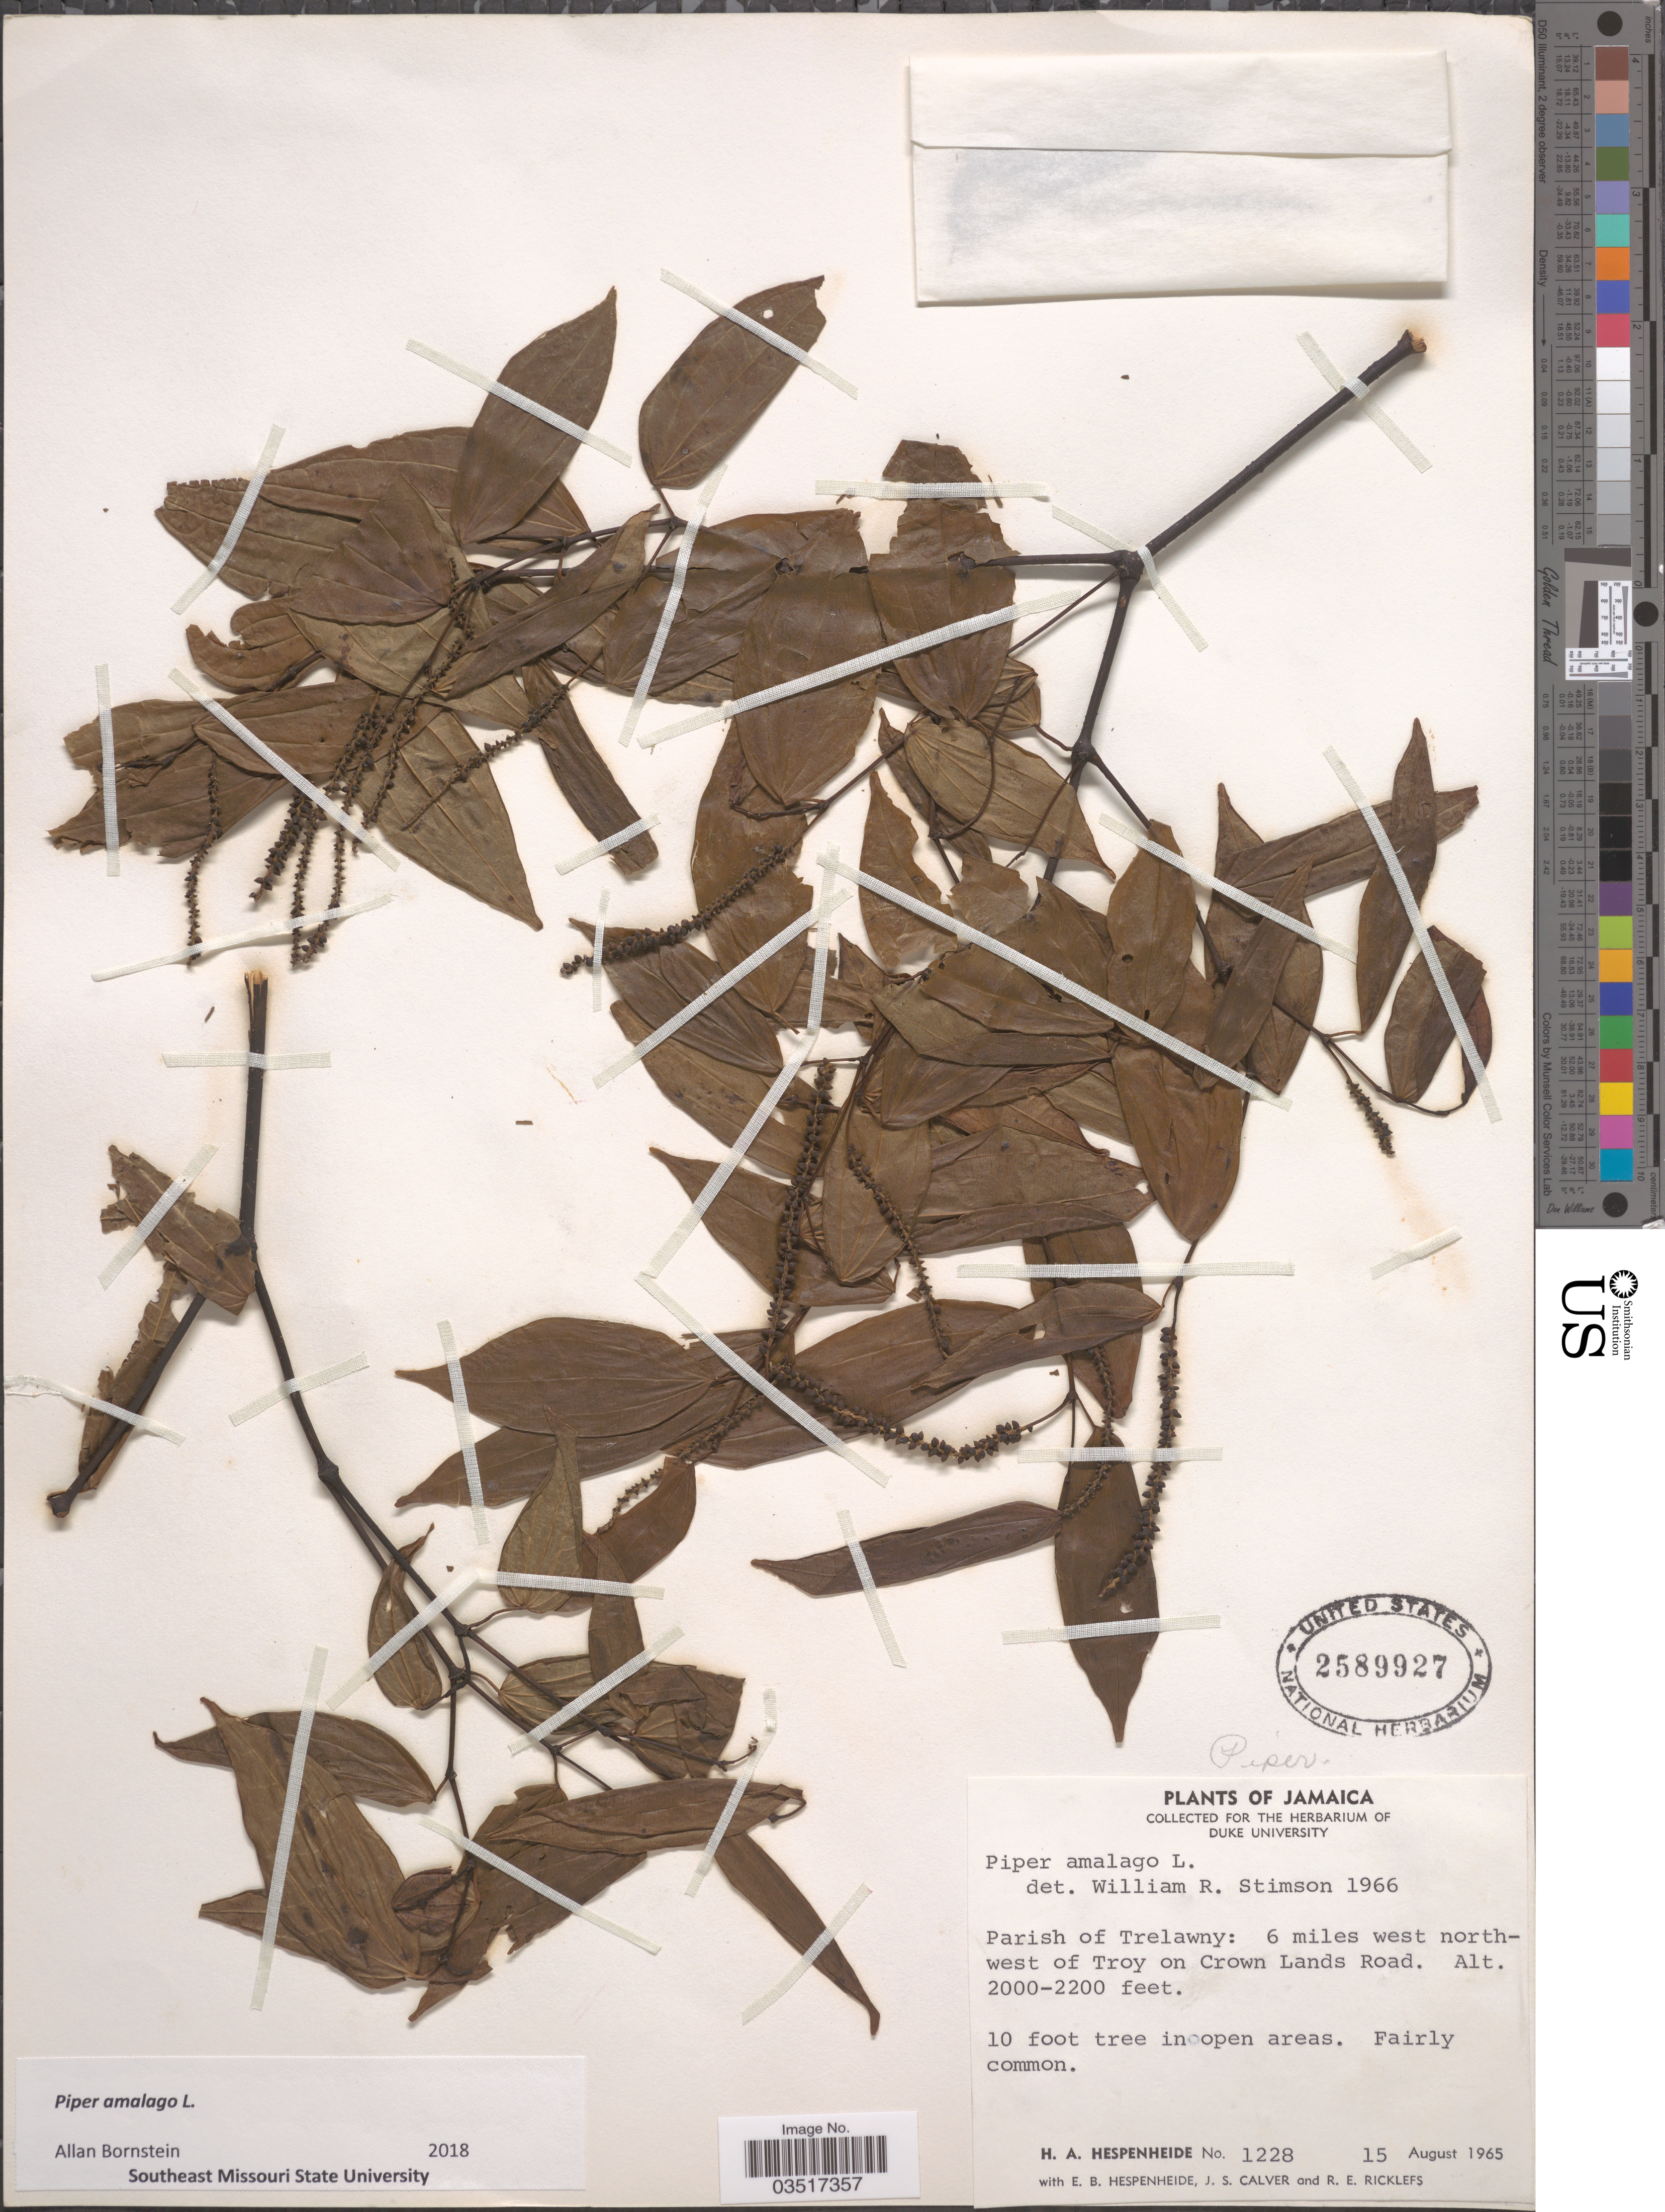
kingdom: Plantae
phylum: Tracheophyta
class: Magnoliopsida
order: Piperales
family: Piperaceae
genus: Piper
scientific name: Piper amalago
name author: L.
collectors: H. A. Hespenheide, E. Hespenheide, J. Calver & R. Ricklefs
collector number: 1228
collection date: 1965-08-15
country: Jamaica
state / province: Trelawny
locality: Parish of Trelawny: 6 miles west northwest of Troy on Crown Lands Road.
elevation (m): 610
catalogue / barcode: US 2589927